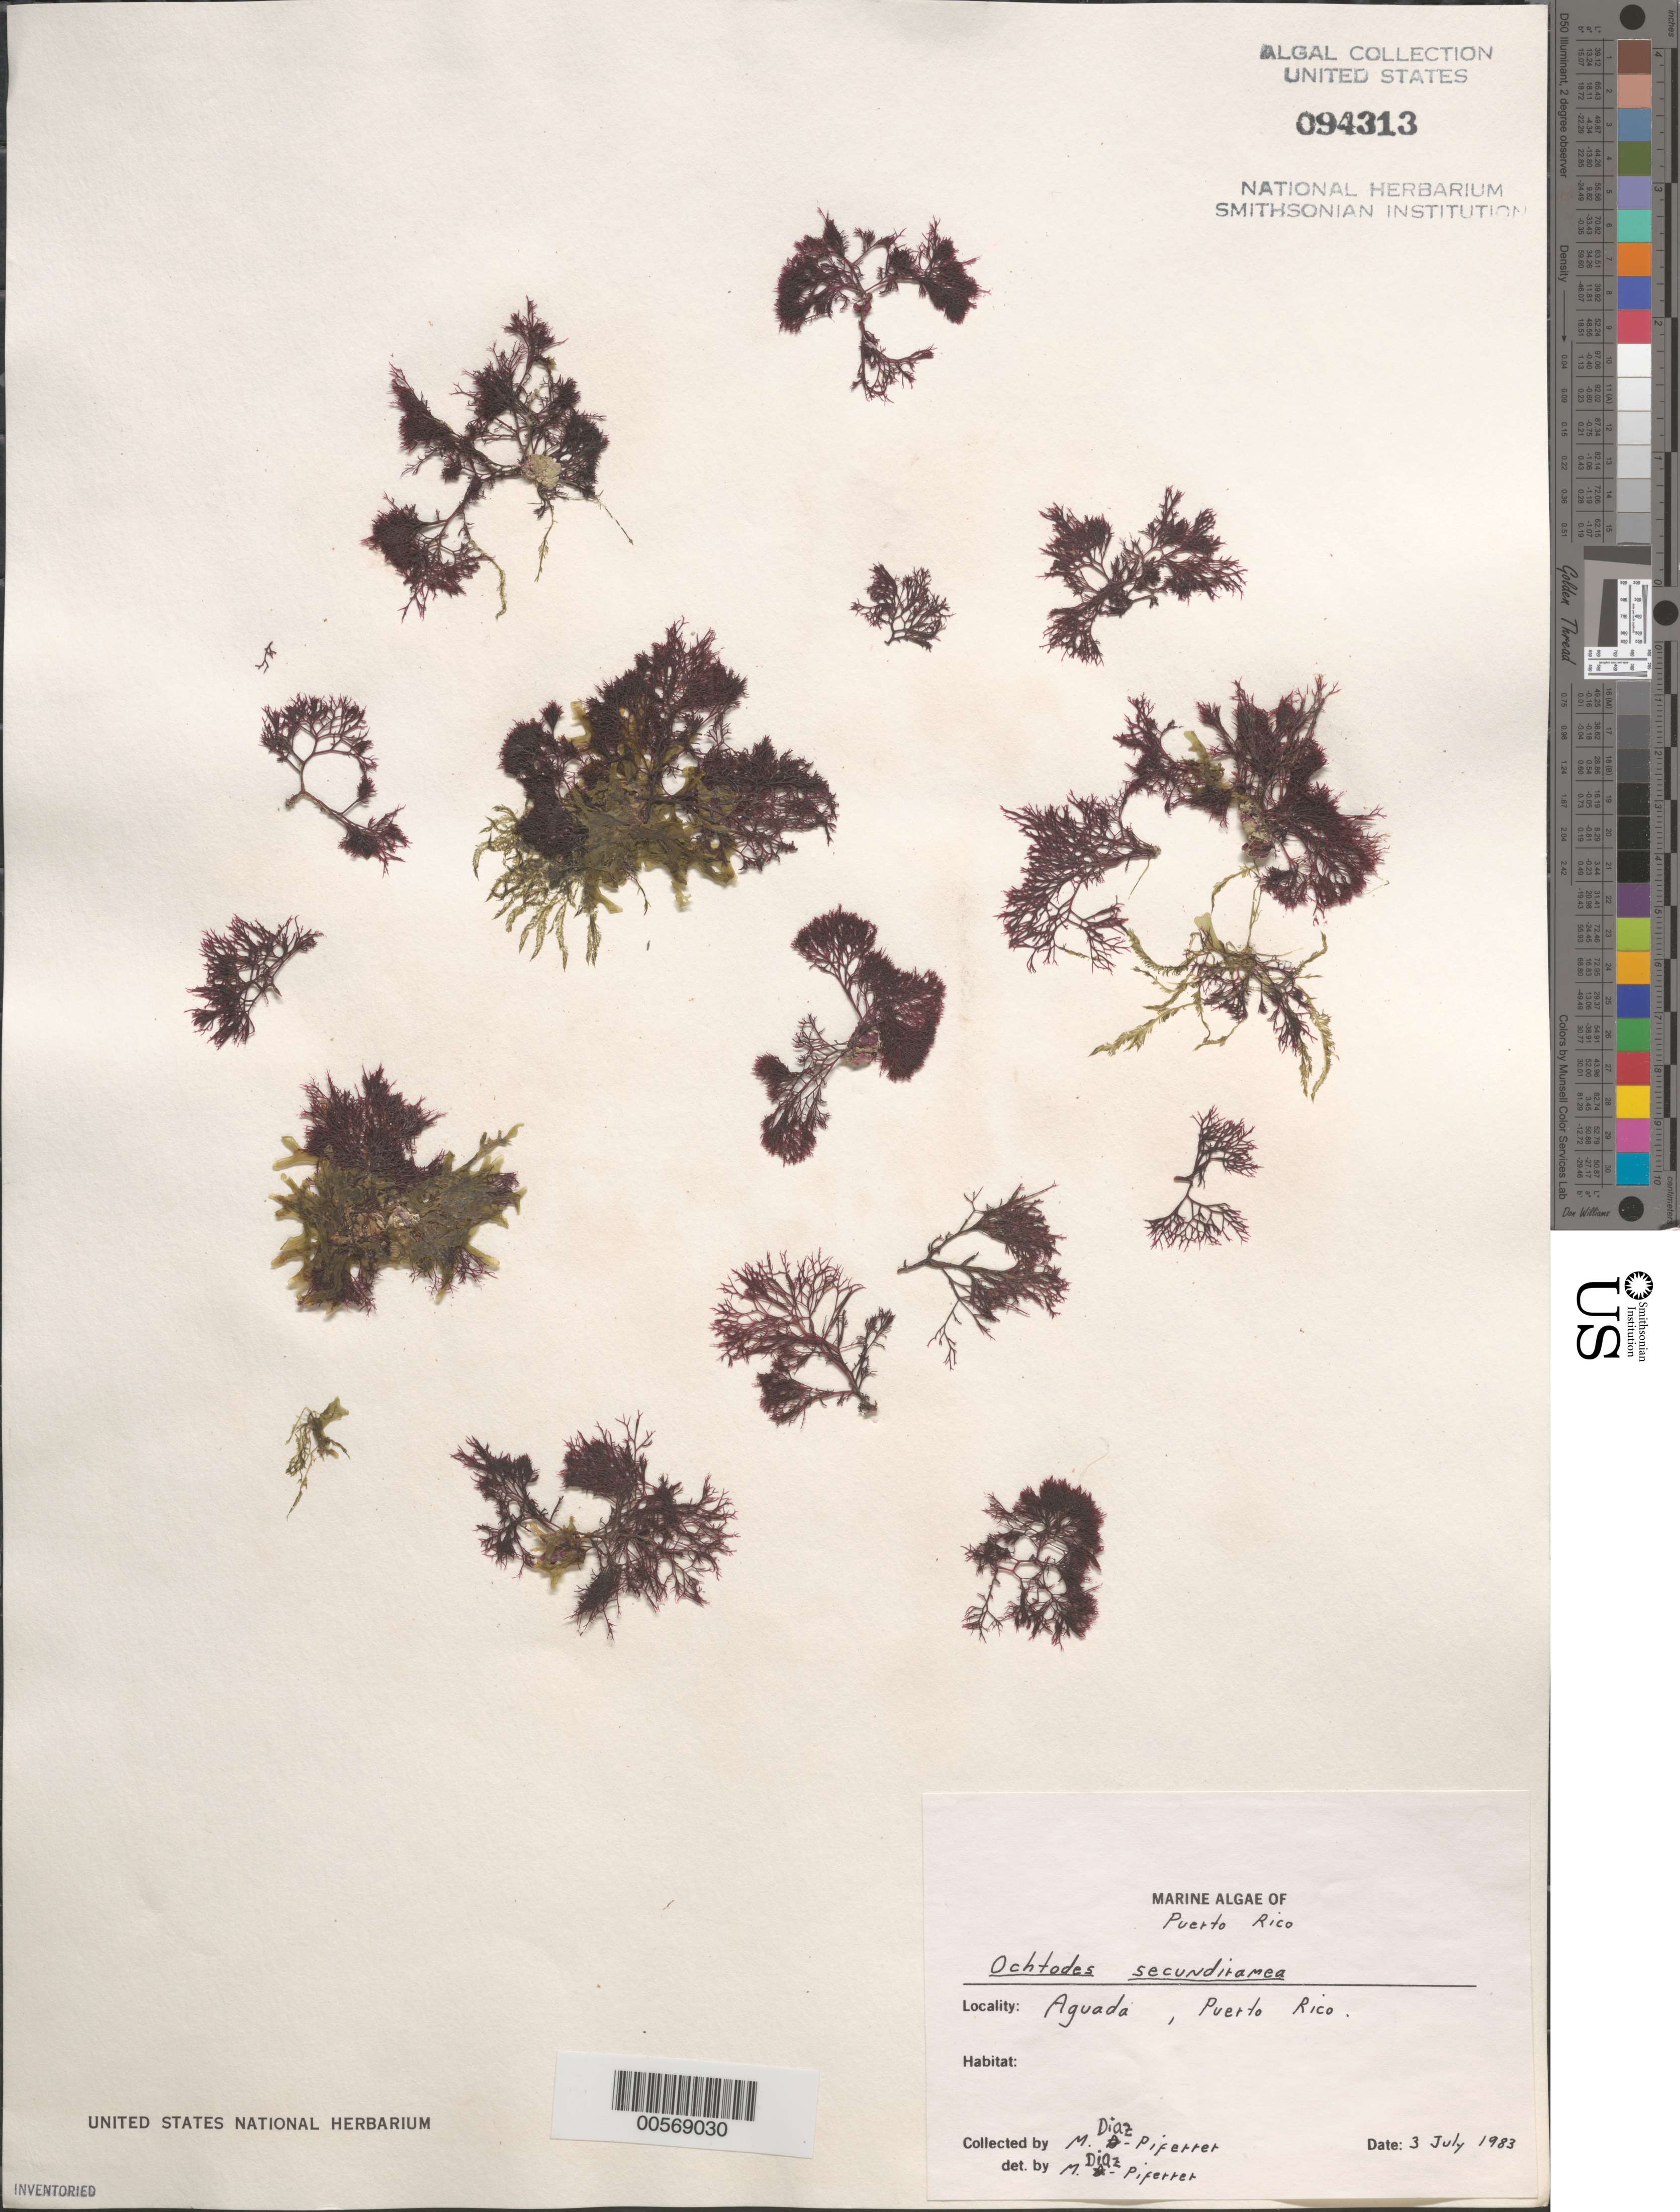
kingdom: Plantae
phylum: Rhodophyta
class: Florideophyceae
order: Gigartinales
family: Rhizophyllidaceae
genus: Ochtodes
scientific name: Ochtodes secundiramea, ined.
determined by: Diaz-Piferrer, M.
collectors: M. Diaz-Piferrer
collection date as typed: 03 Jul 1983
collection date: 1983-07-03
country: Puerto Rico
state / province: Aguada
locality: Aguada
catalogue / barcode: US 94313